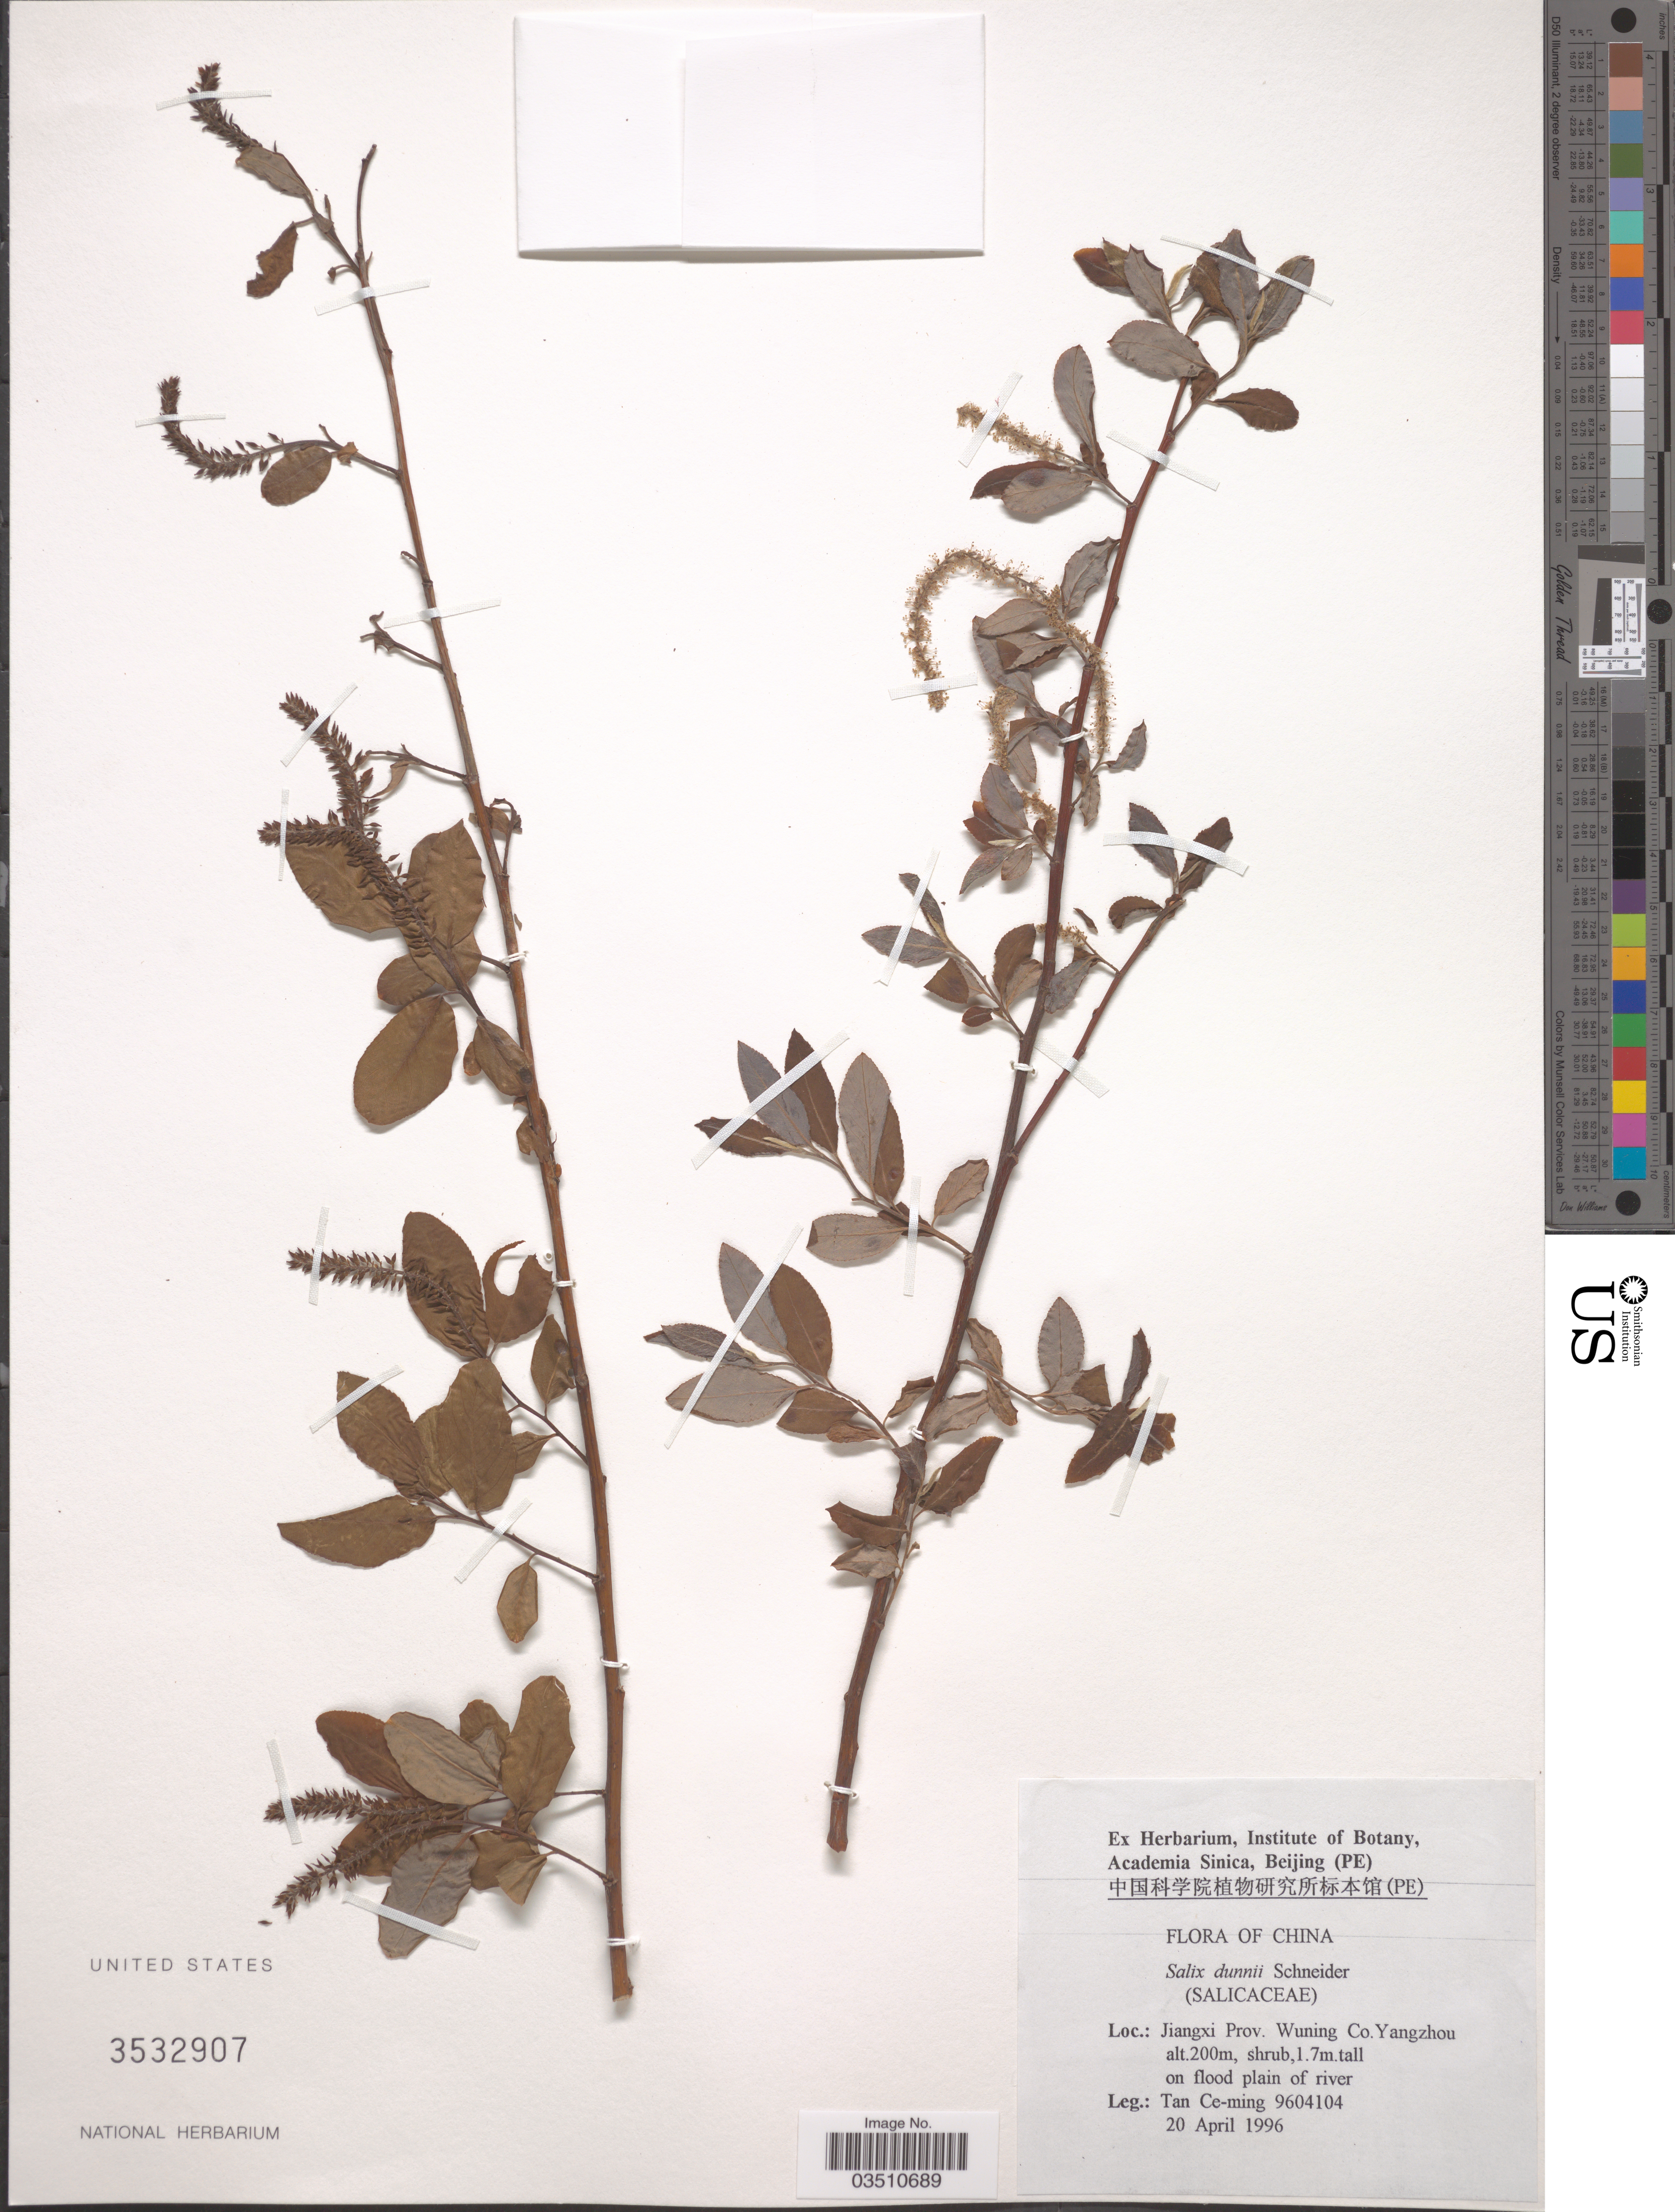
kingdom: Plantae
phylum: Tracheophyta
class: Magnoliopsida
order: Malpighiales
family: Salicaceae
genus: Salix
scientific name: Salix dunnii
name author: C.K. Schneid.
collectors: T. Ce-ming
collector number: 9604104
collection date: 1996-04-20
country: China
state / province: Jiangxi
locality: Wuning Co. Yangzhou.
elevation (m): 200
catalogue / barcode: US 3532907